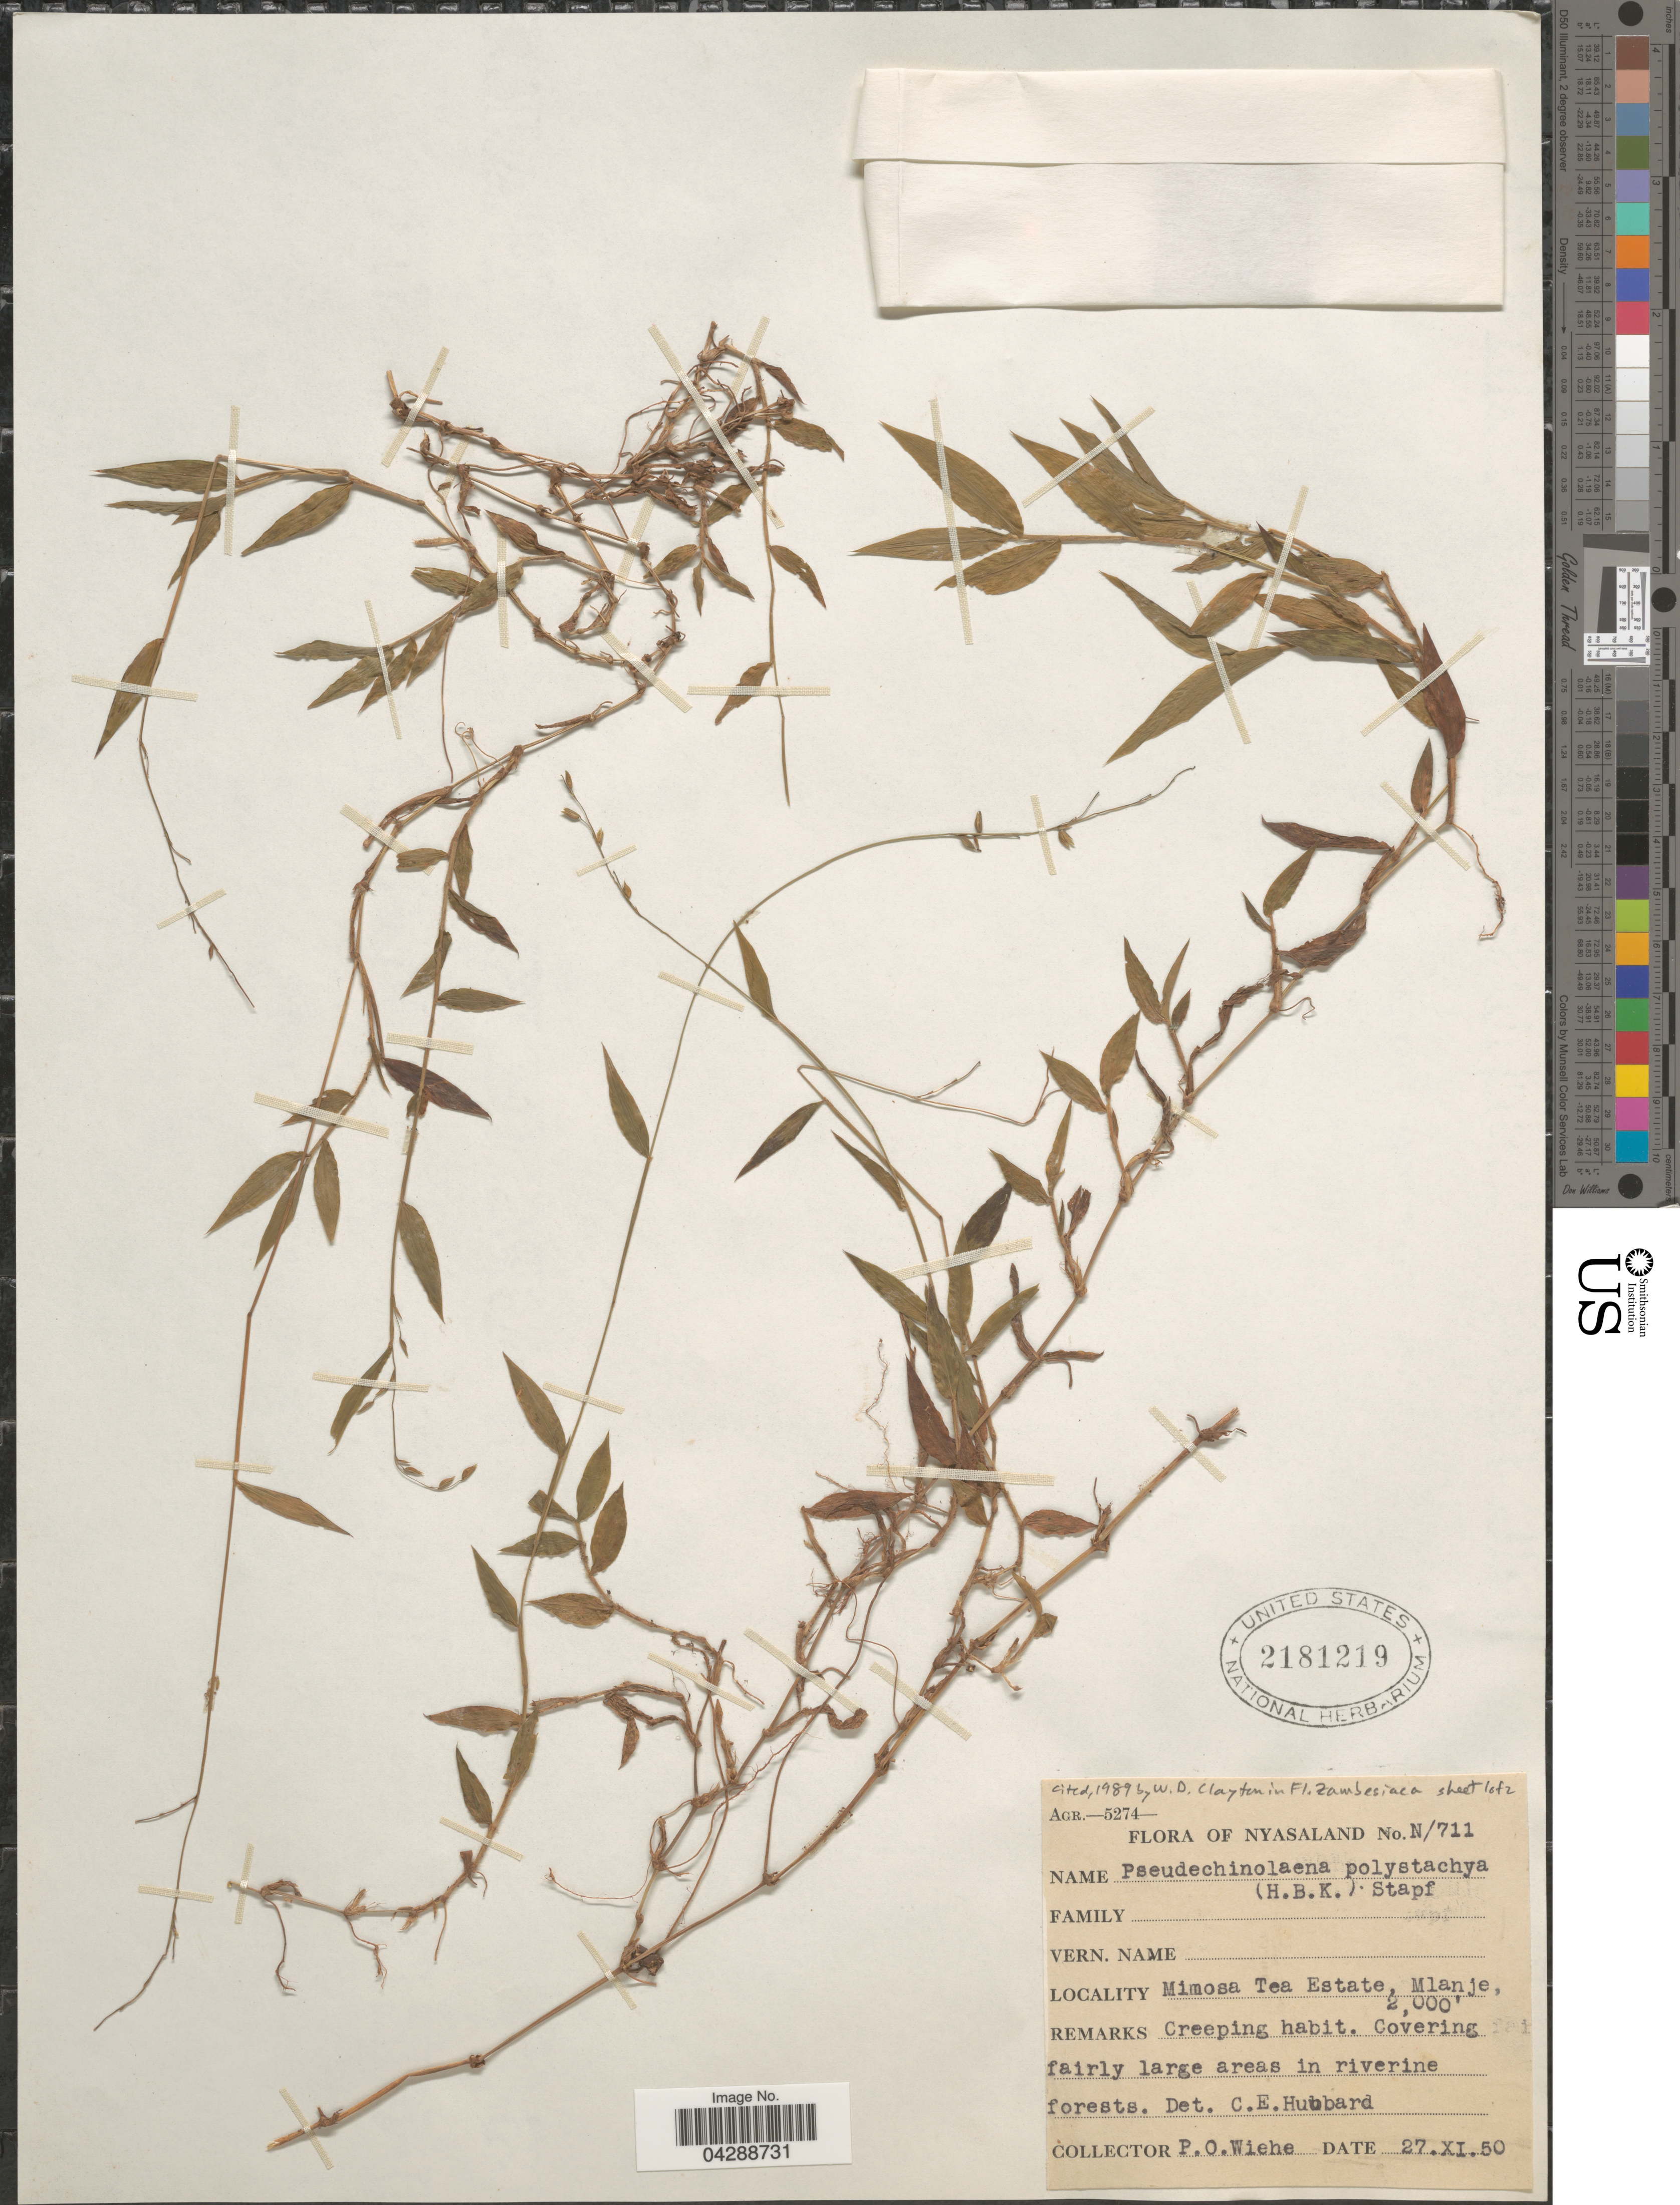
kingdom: Plantae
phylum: Tracheophyta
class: Liliopsida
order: Poales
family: Poaceae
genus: Pseudechinolaena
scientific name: Pseudechinolaena polystachya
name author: (Kunth) Stapf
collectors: P. Wiehe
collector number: N/711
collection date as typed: Transcribed d/m/y: 27/11/50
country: Malawi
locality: Nyasaland. Mimosa Tea Estate, Mlanje.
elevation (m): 610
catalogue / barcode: US 2181219